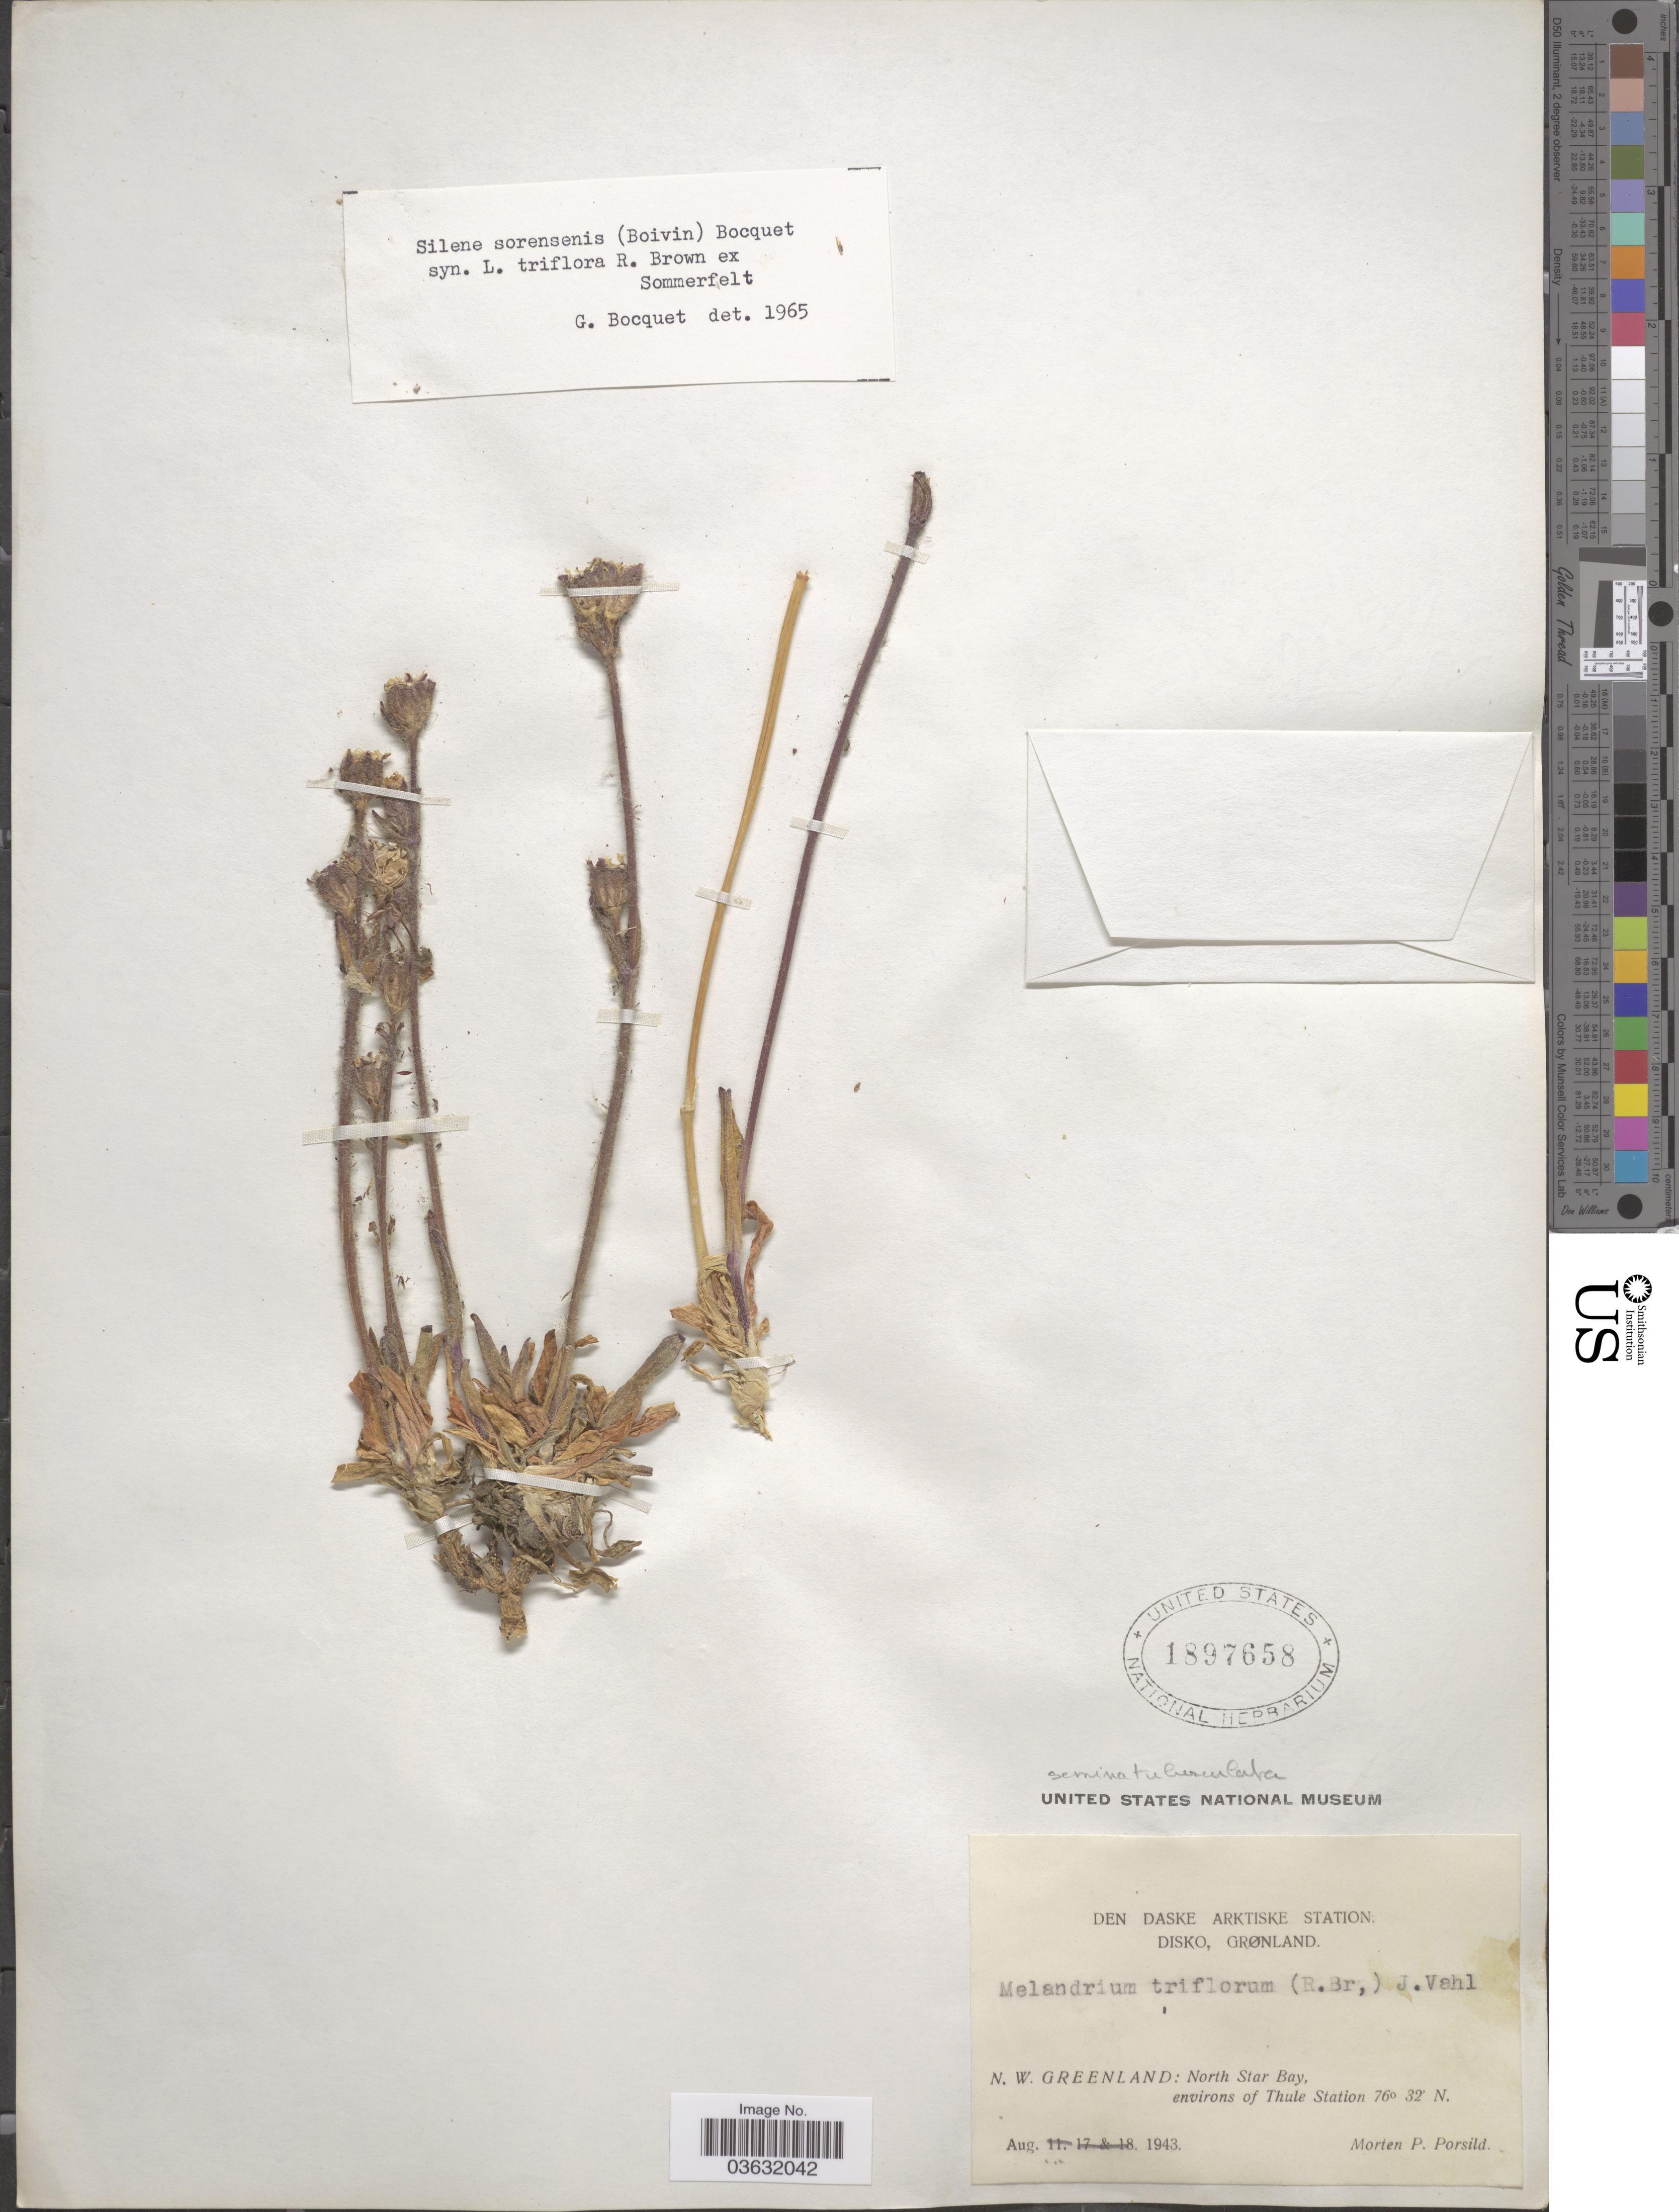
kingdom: Plantae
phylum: Tracheophyta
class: Magnoliopsida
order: Caryophyllales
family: Caryophyllaceae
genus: Silene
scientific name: Silene sorensenis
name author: (B. Boivin) Bocquet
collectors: M. P. Porsild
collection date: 1943-08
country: Greenland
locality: Den Daske Arktiske Station. Disko. N.W. Greenland: North Star Bay, environs of Thule Station.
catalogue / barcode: US 1897658